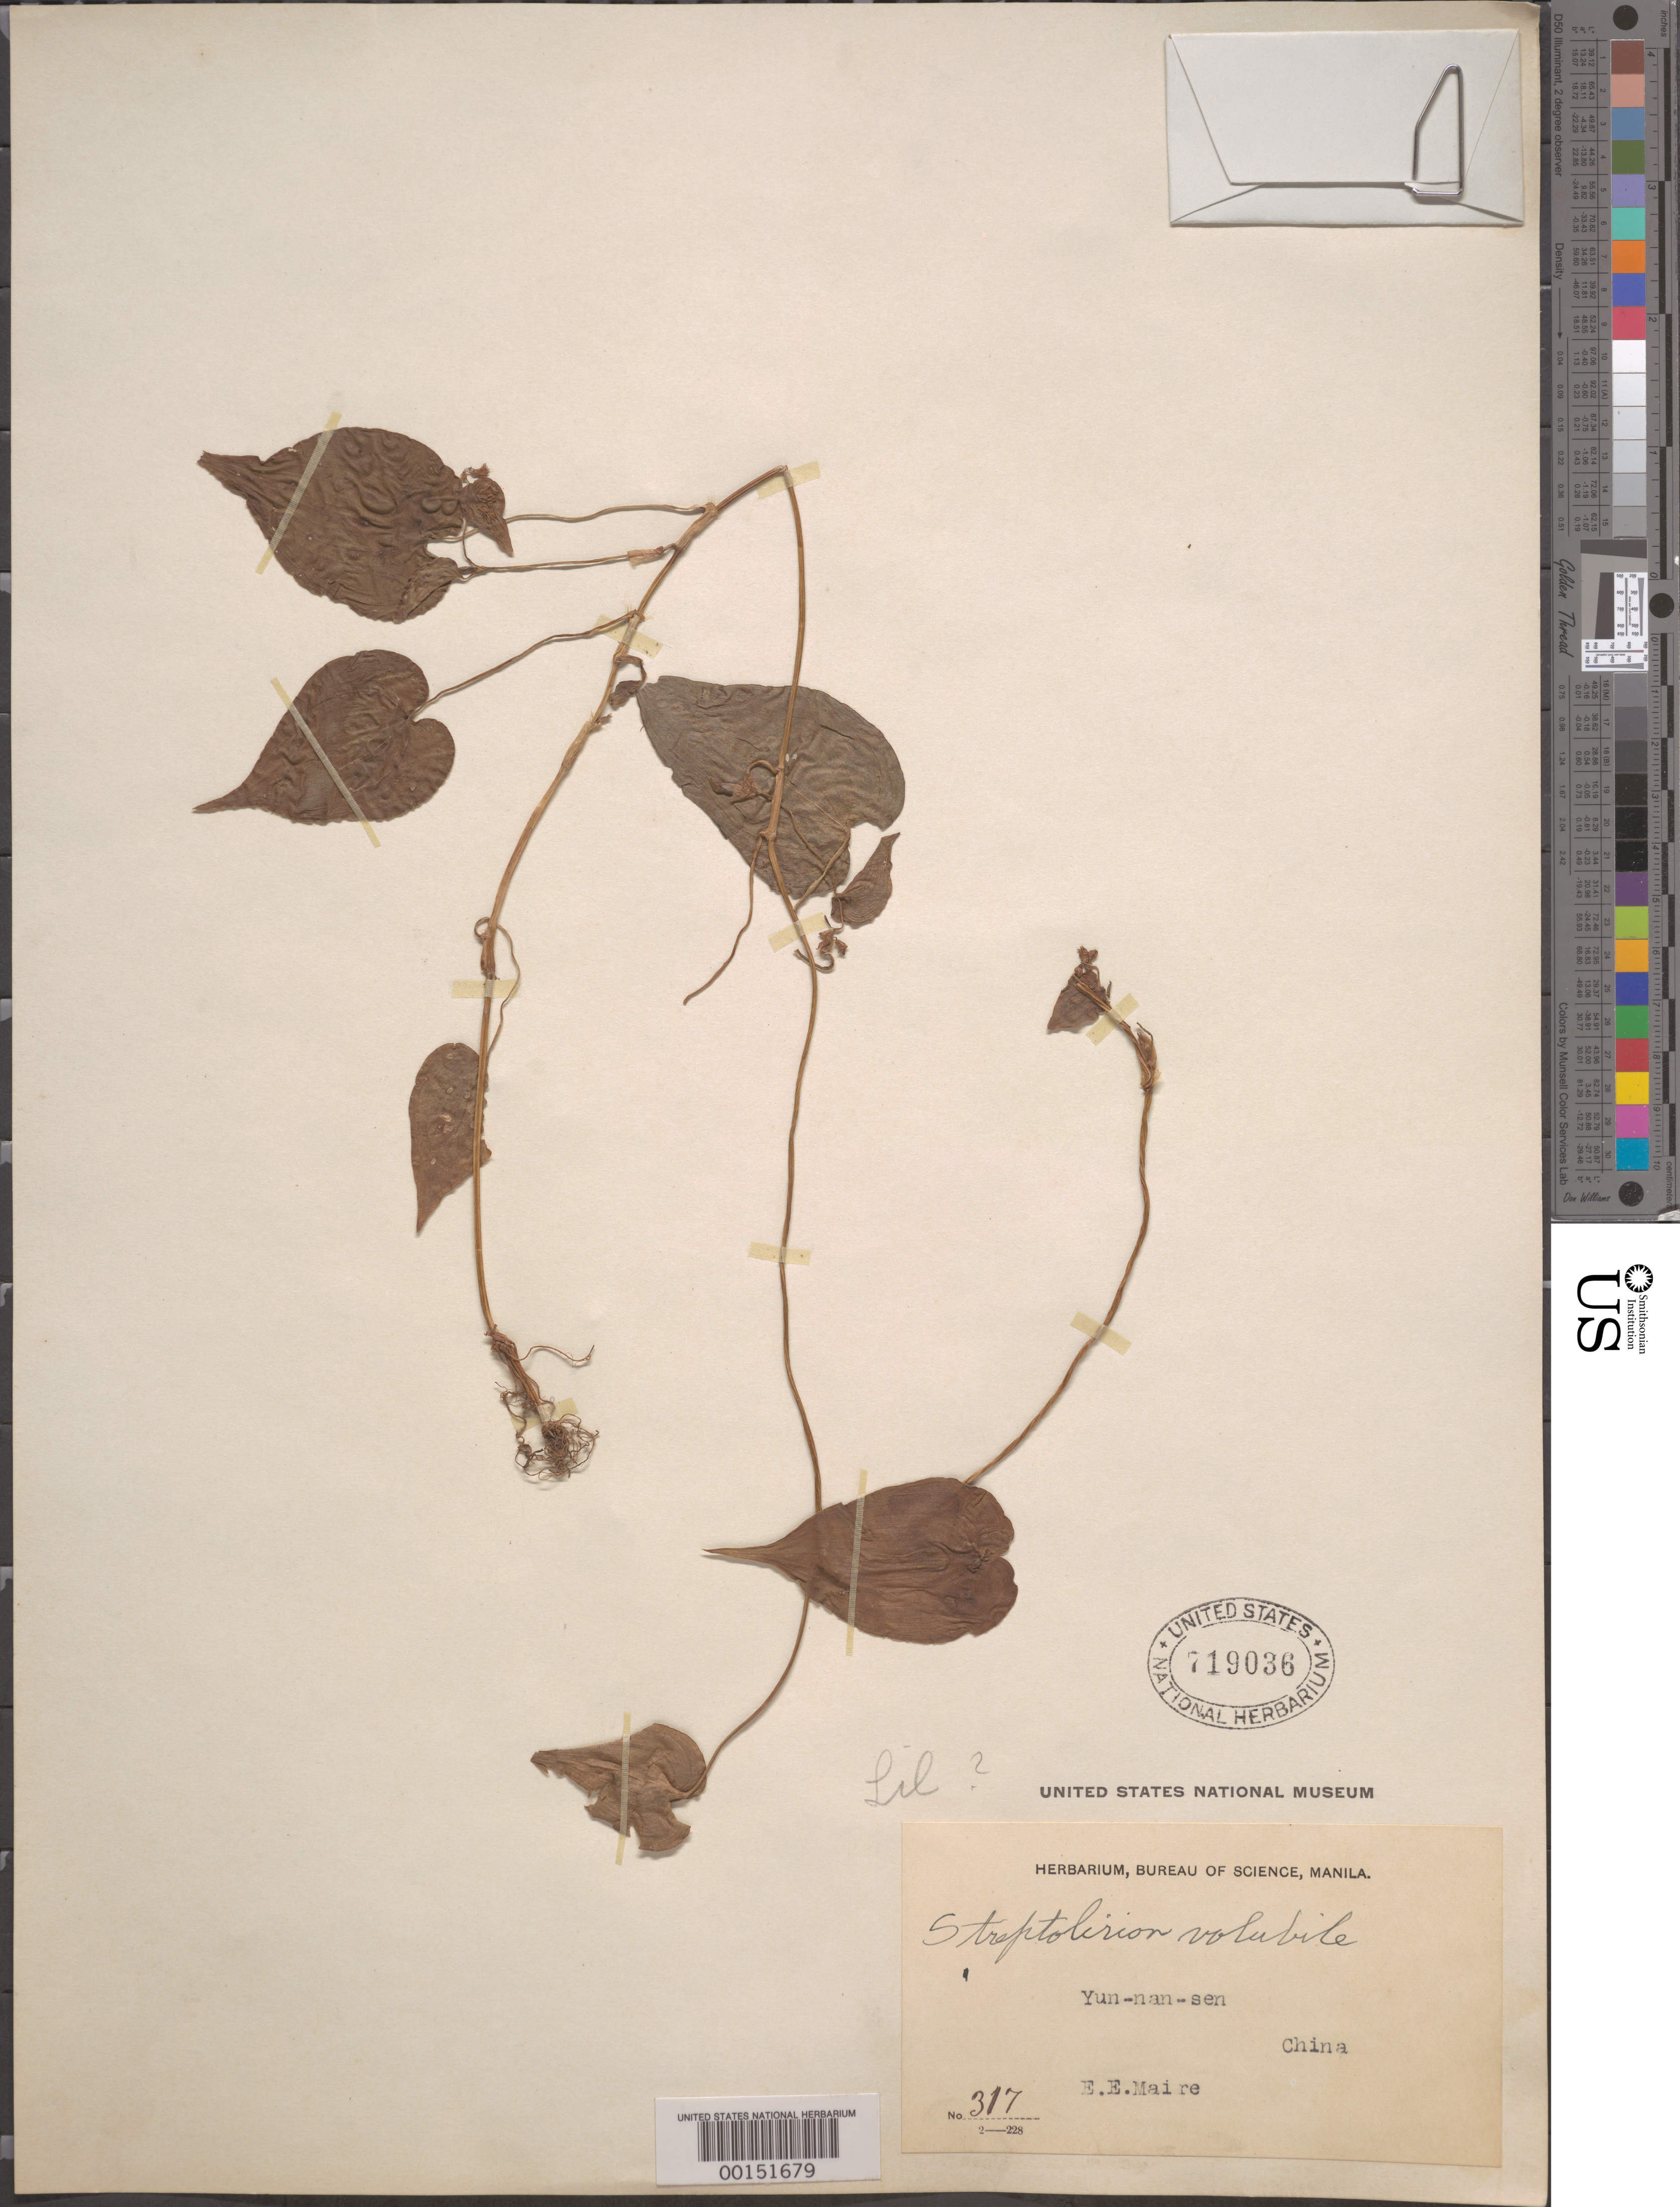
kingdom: Plantae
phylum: Tracheophyta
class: Liliopsida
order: Commelinales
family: Commelinaceae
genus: Streptolirion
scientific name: Streptolirion volubile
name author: Edgew.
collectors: E. E. Maire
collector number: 317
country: China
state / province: Yunnan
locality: Yun-nan-sen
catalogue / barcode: US 719036